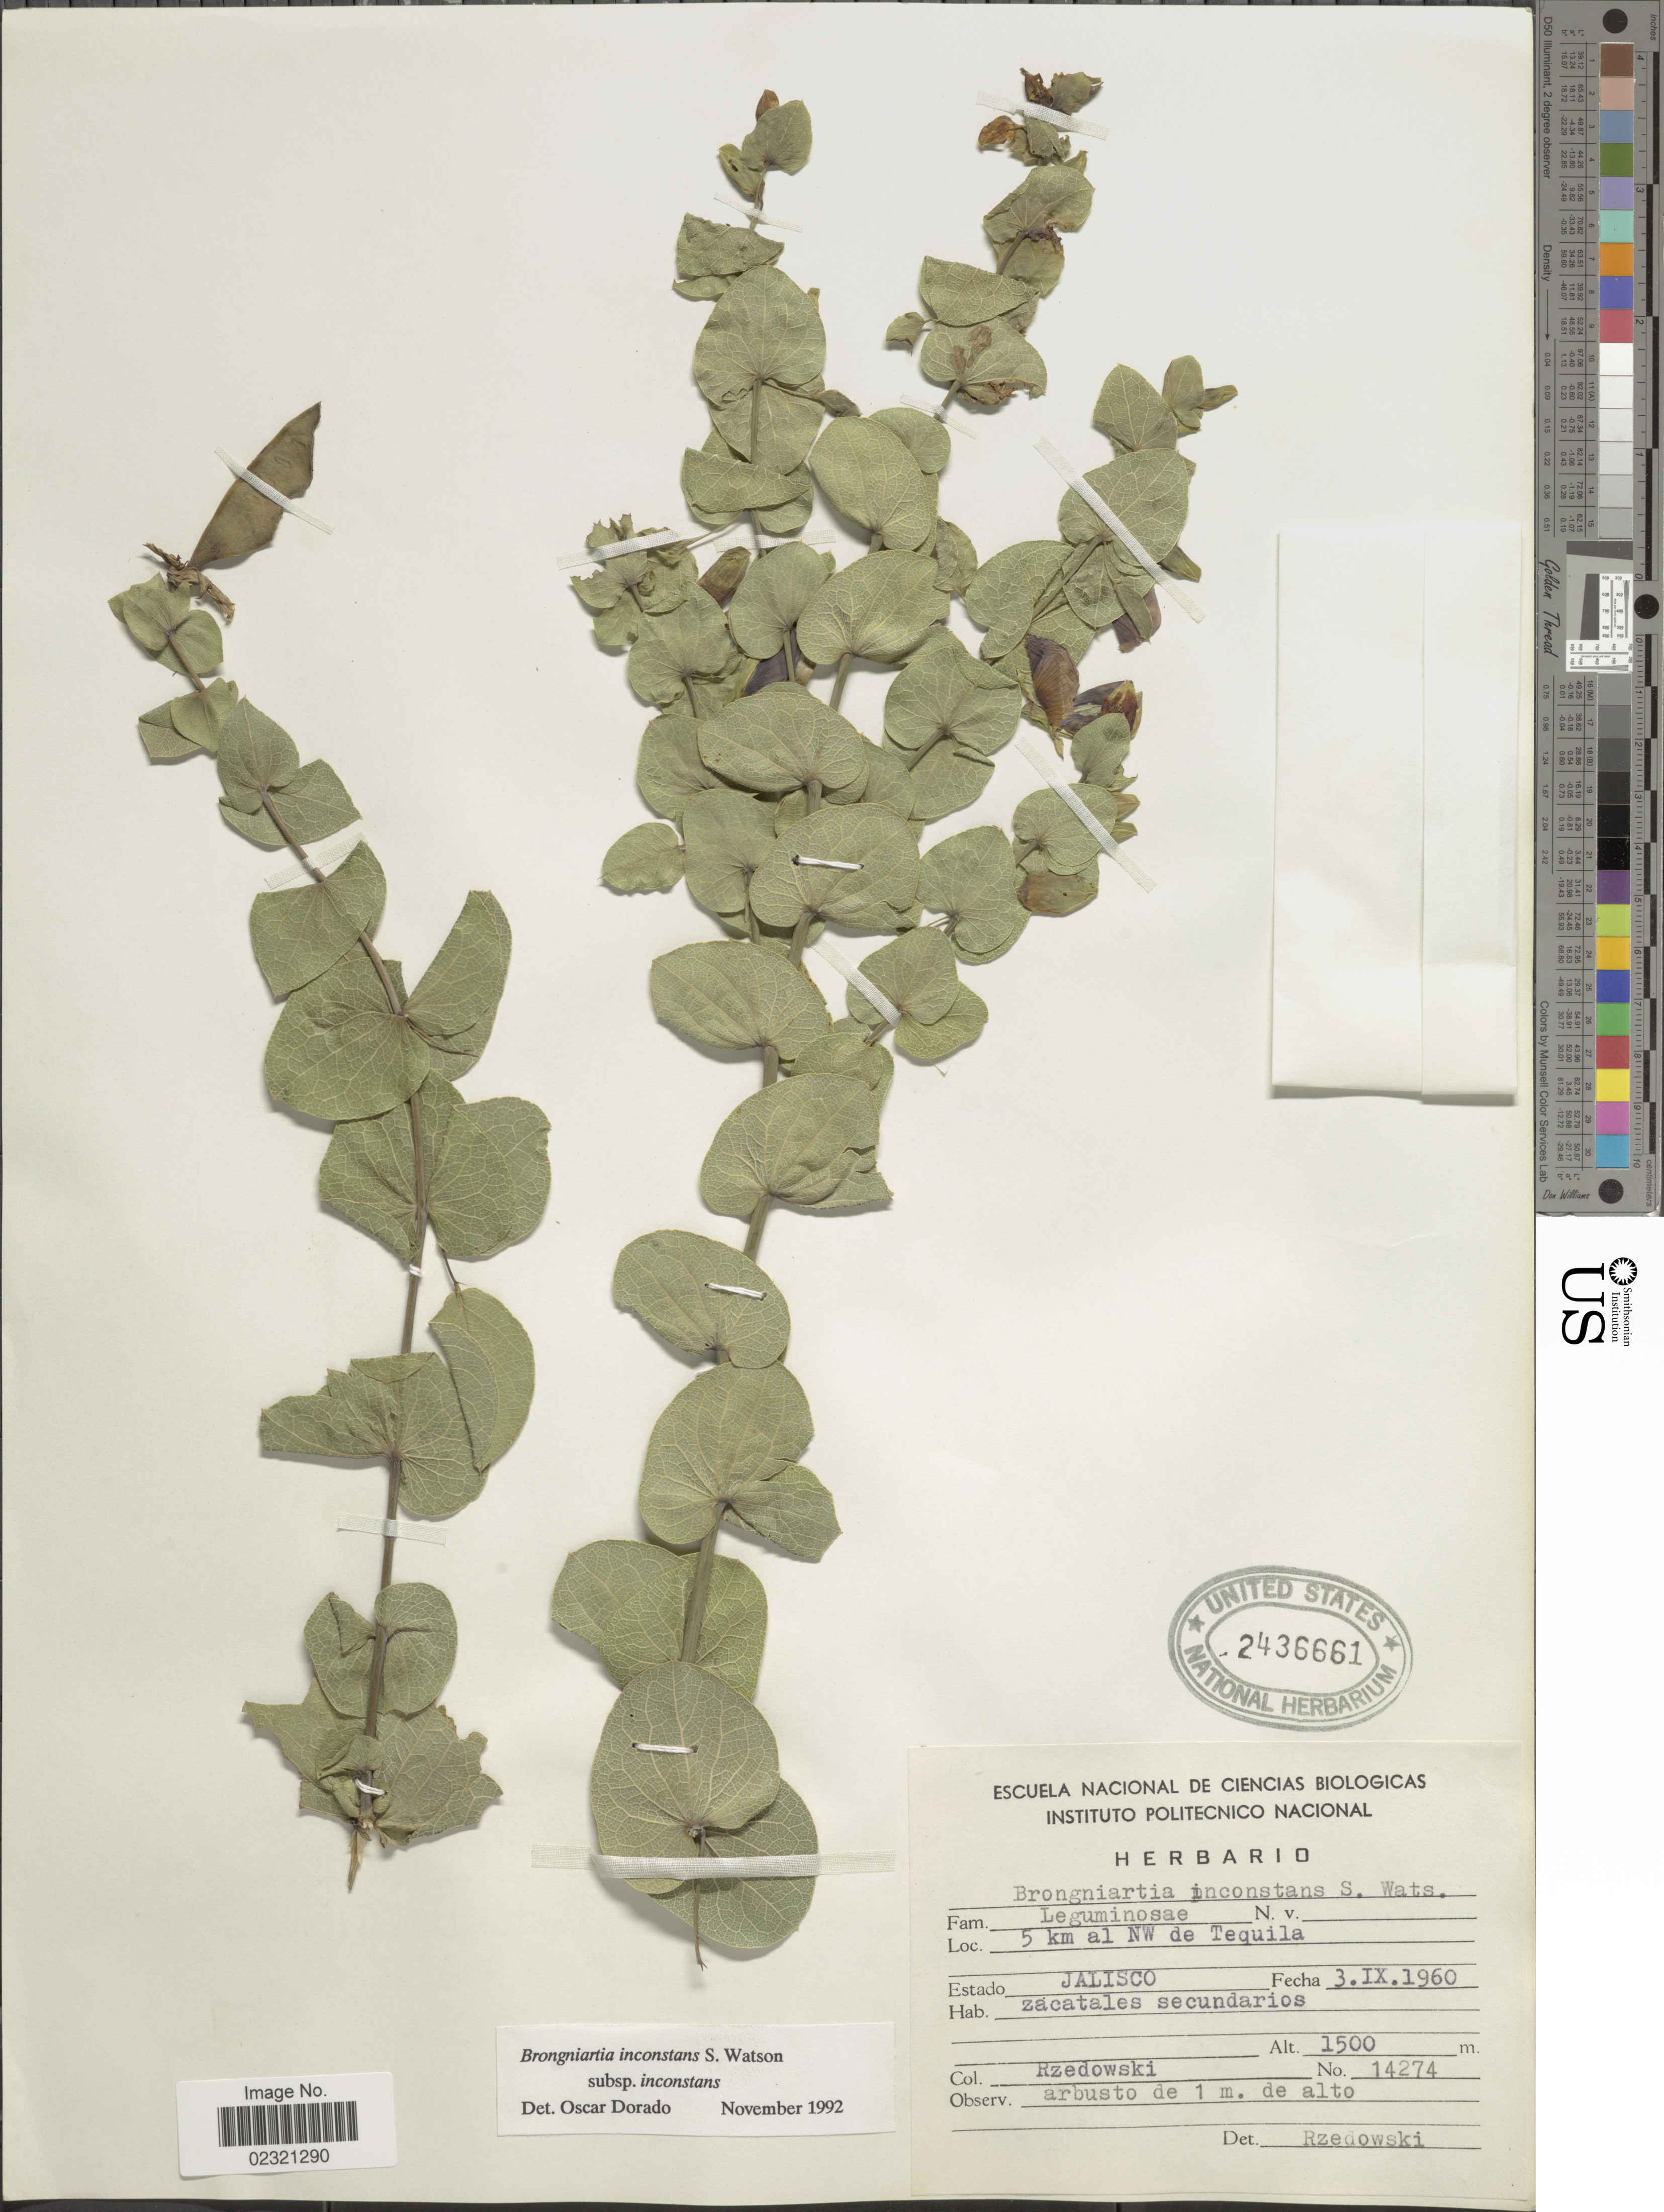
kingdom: Plantae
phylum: Tracheophyta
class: Magnoliopsida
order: Fabales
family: Fabaceae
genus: Brongniartia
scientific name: Brongniartia inconstans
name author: S. Watson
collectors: Rzedowski, --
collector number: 14274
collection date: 1960-09-03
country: Mexico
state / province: Jalisco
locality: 5 km al NW de Tequila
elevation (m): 1500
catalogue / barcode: US 2436661